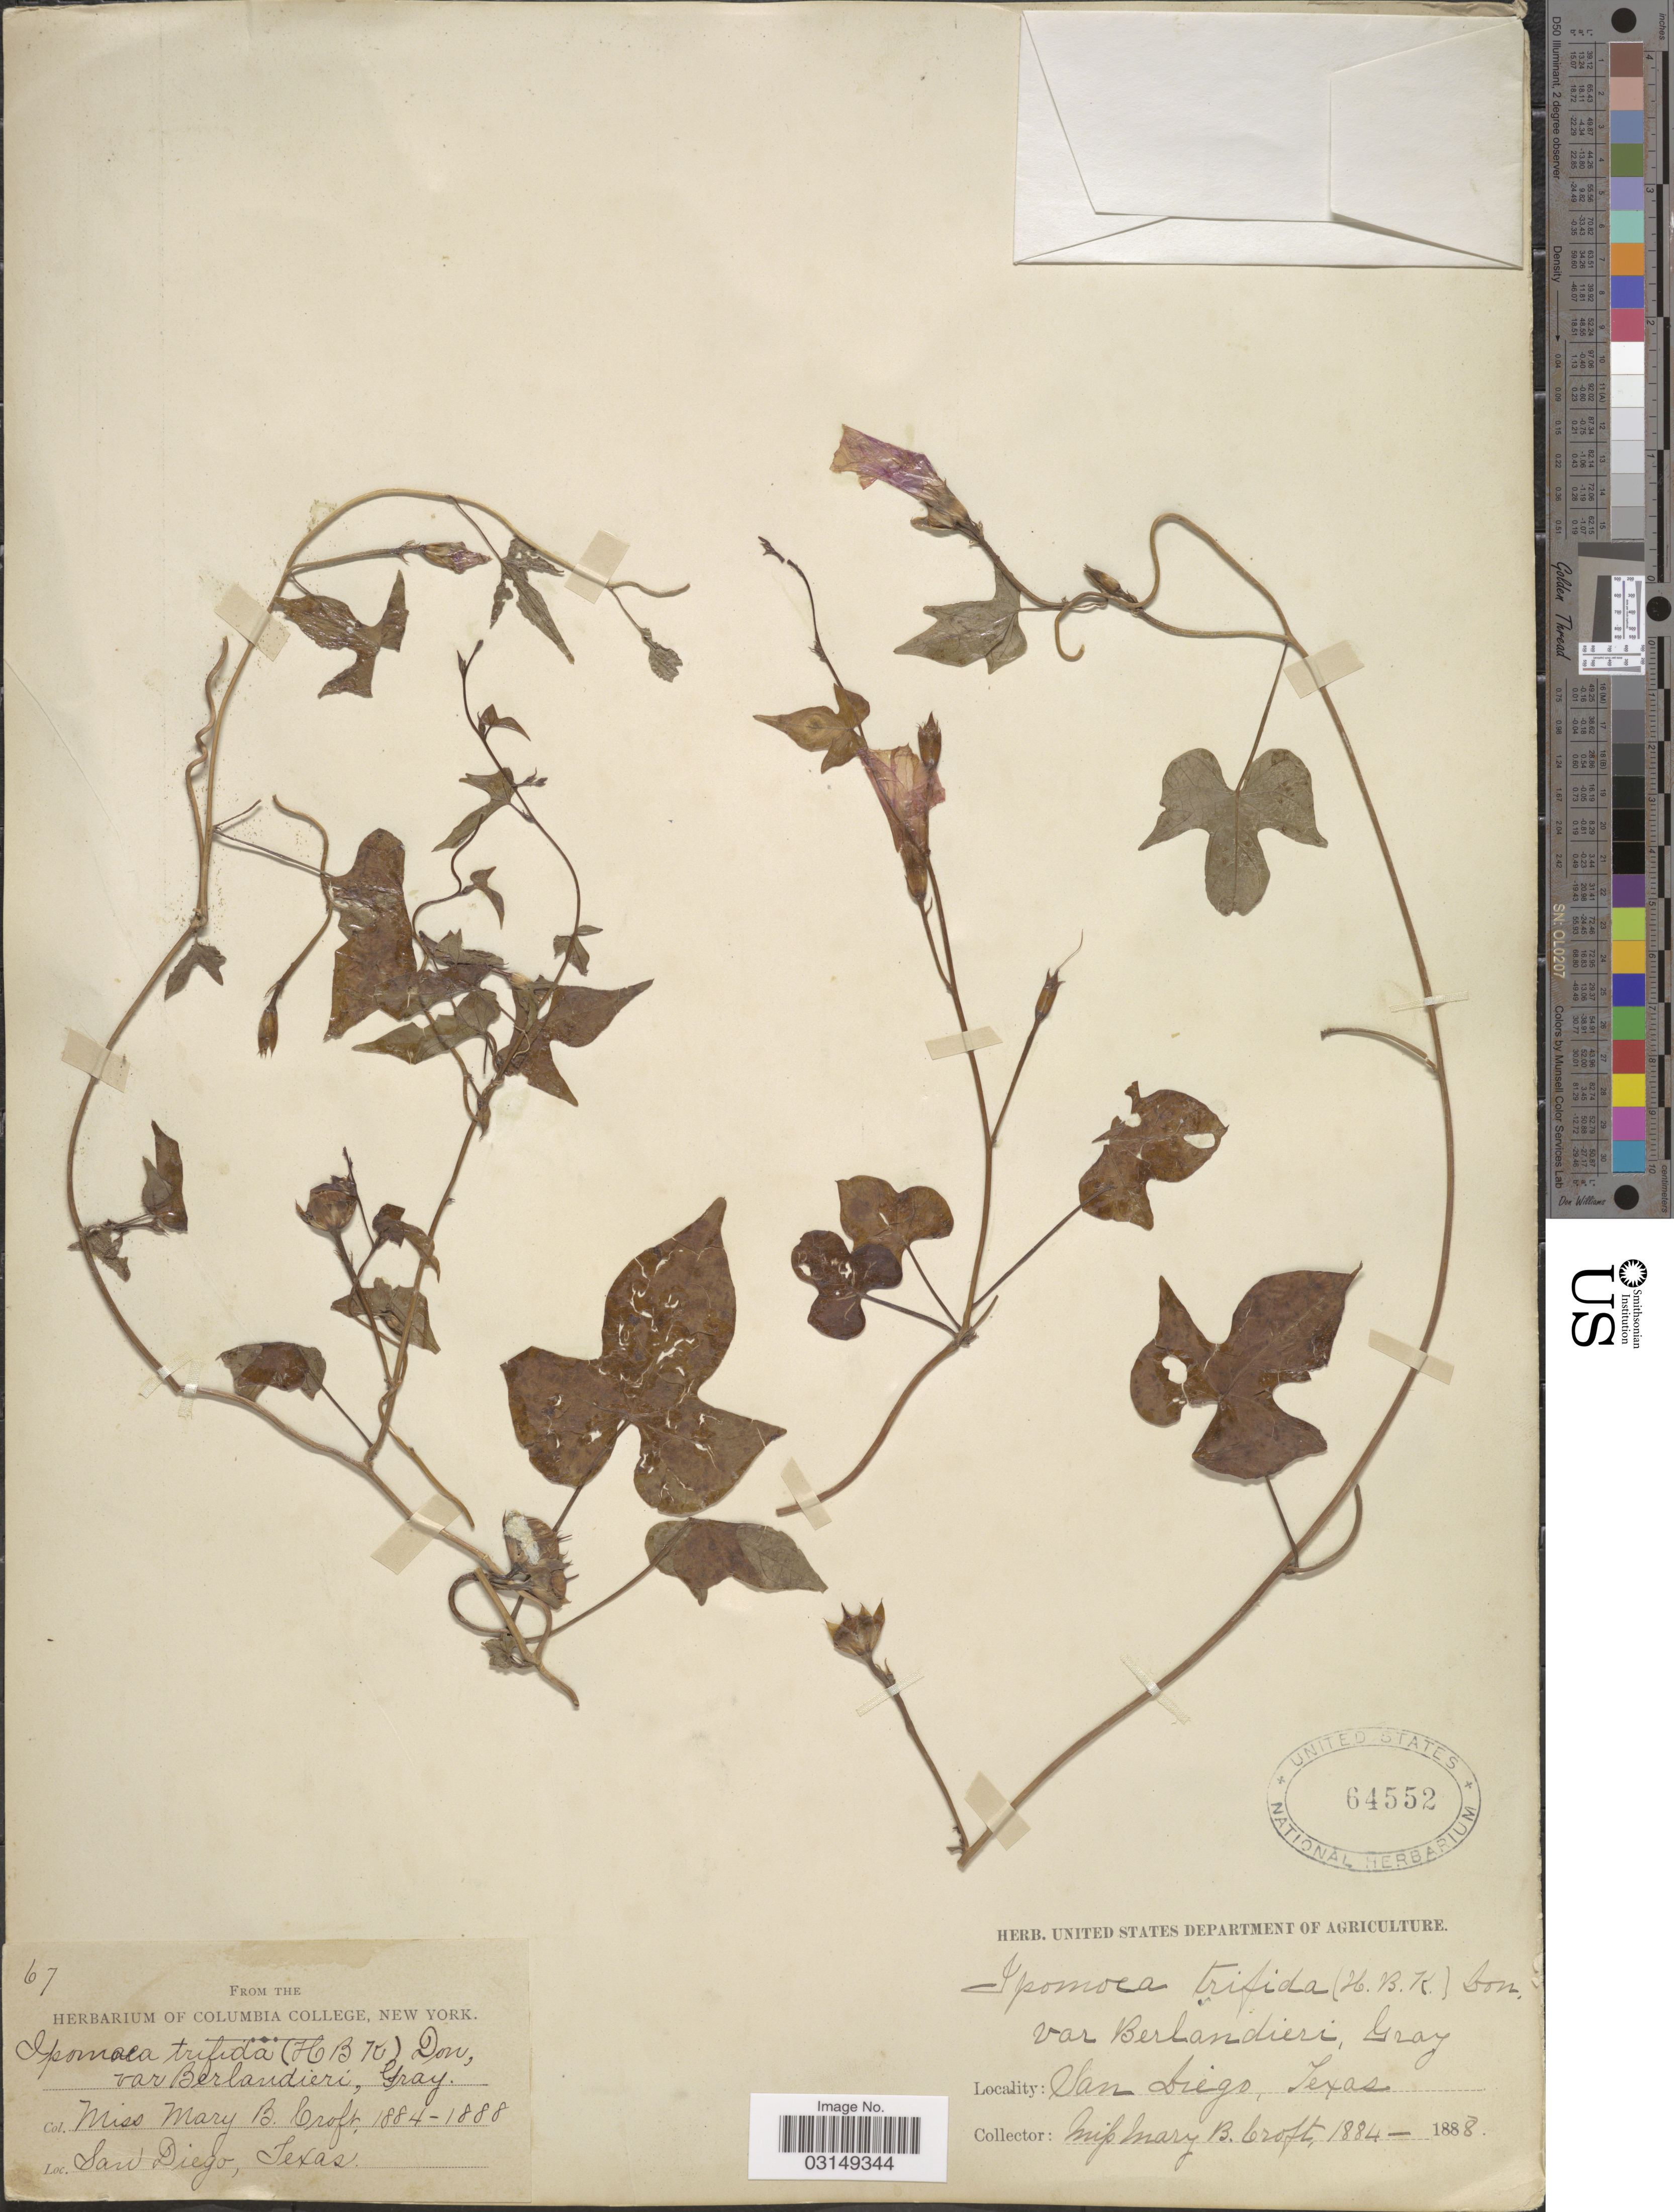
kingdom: Plantae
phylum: Tracheophyta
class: Magnoliopsida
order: Solanales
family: Convolvulaceae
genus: Ipomoea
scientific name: Ipomoea trichocarpa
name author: Elliott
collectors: M. Croft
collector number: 67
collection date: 1884/1888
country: United States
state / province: Texas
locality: San Diego.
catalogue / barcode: US 64552